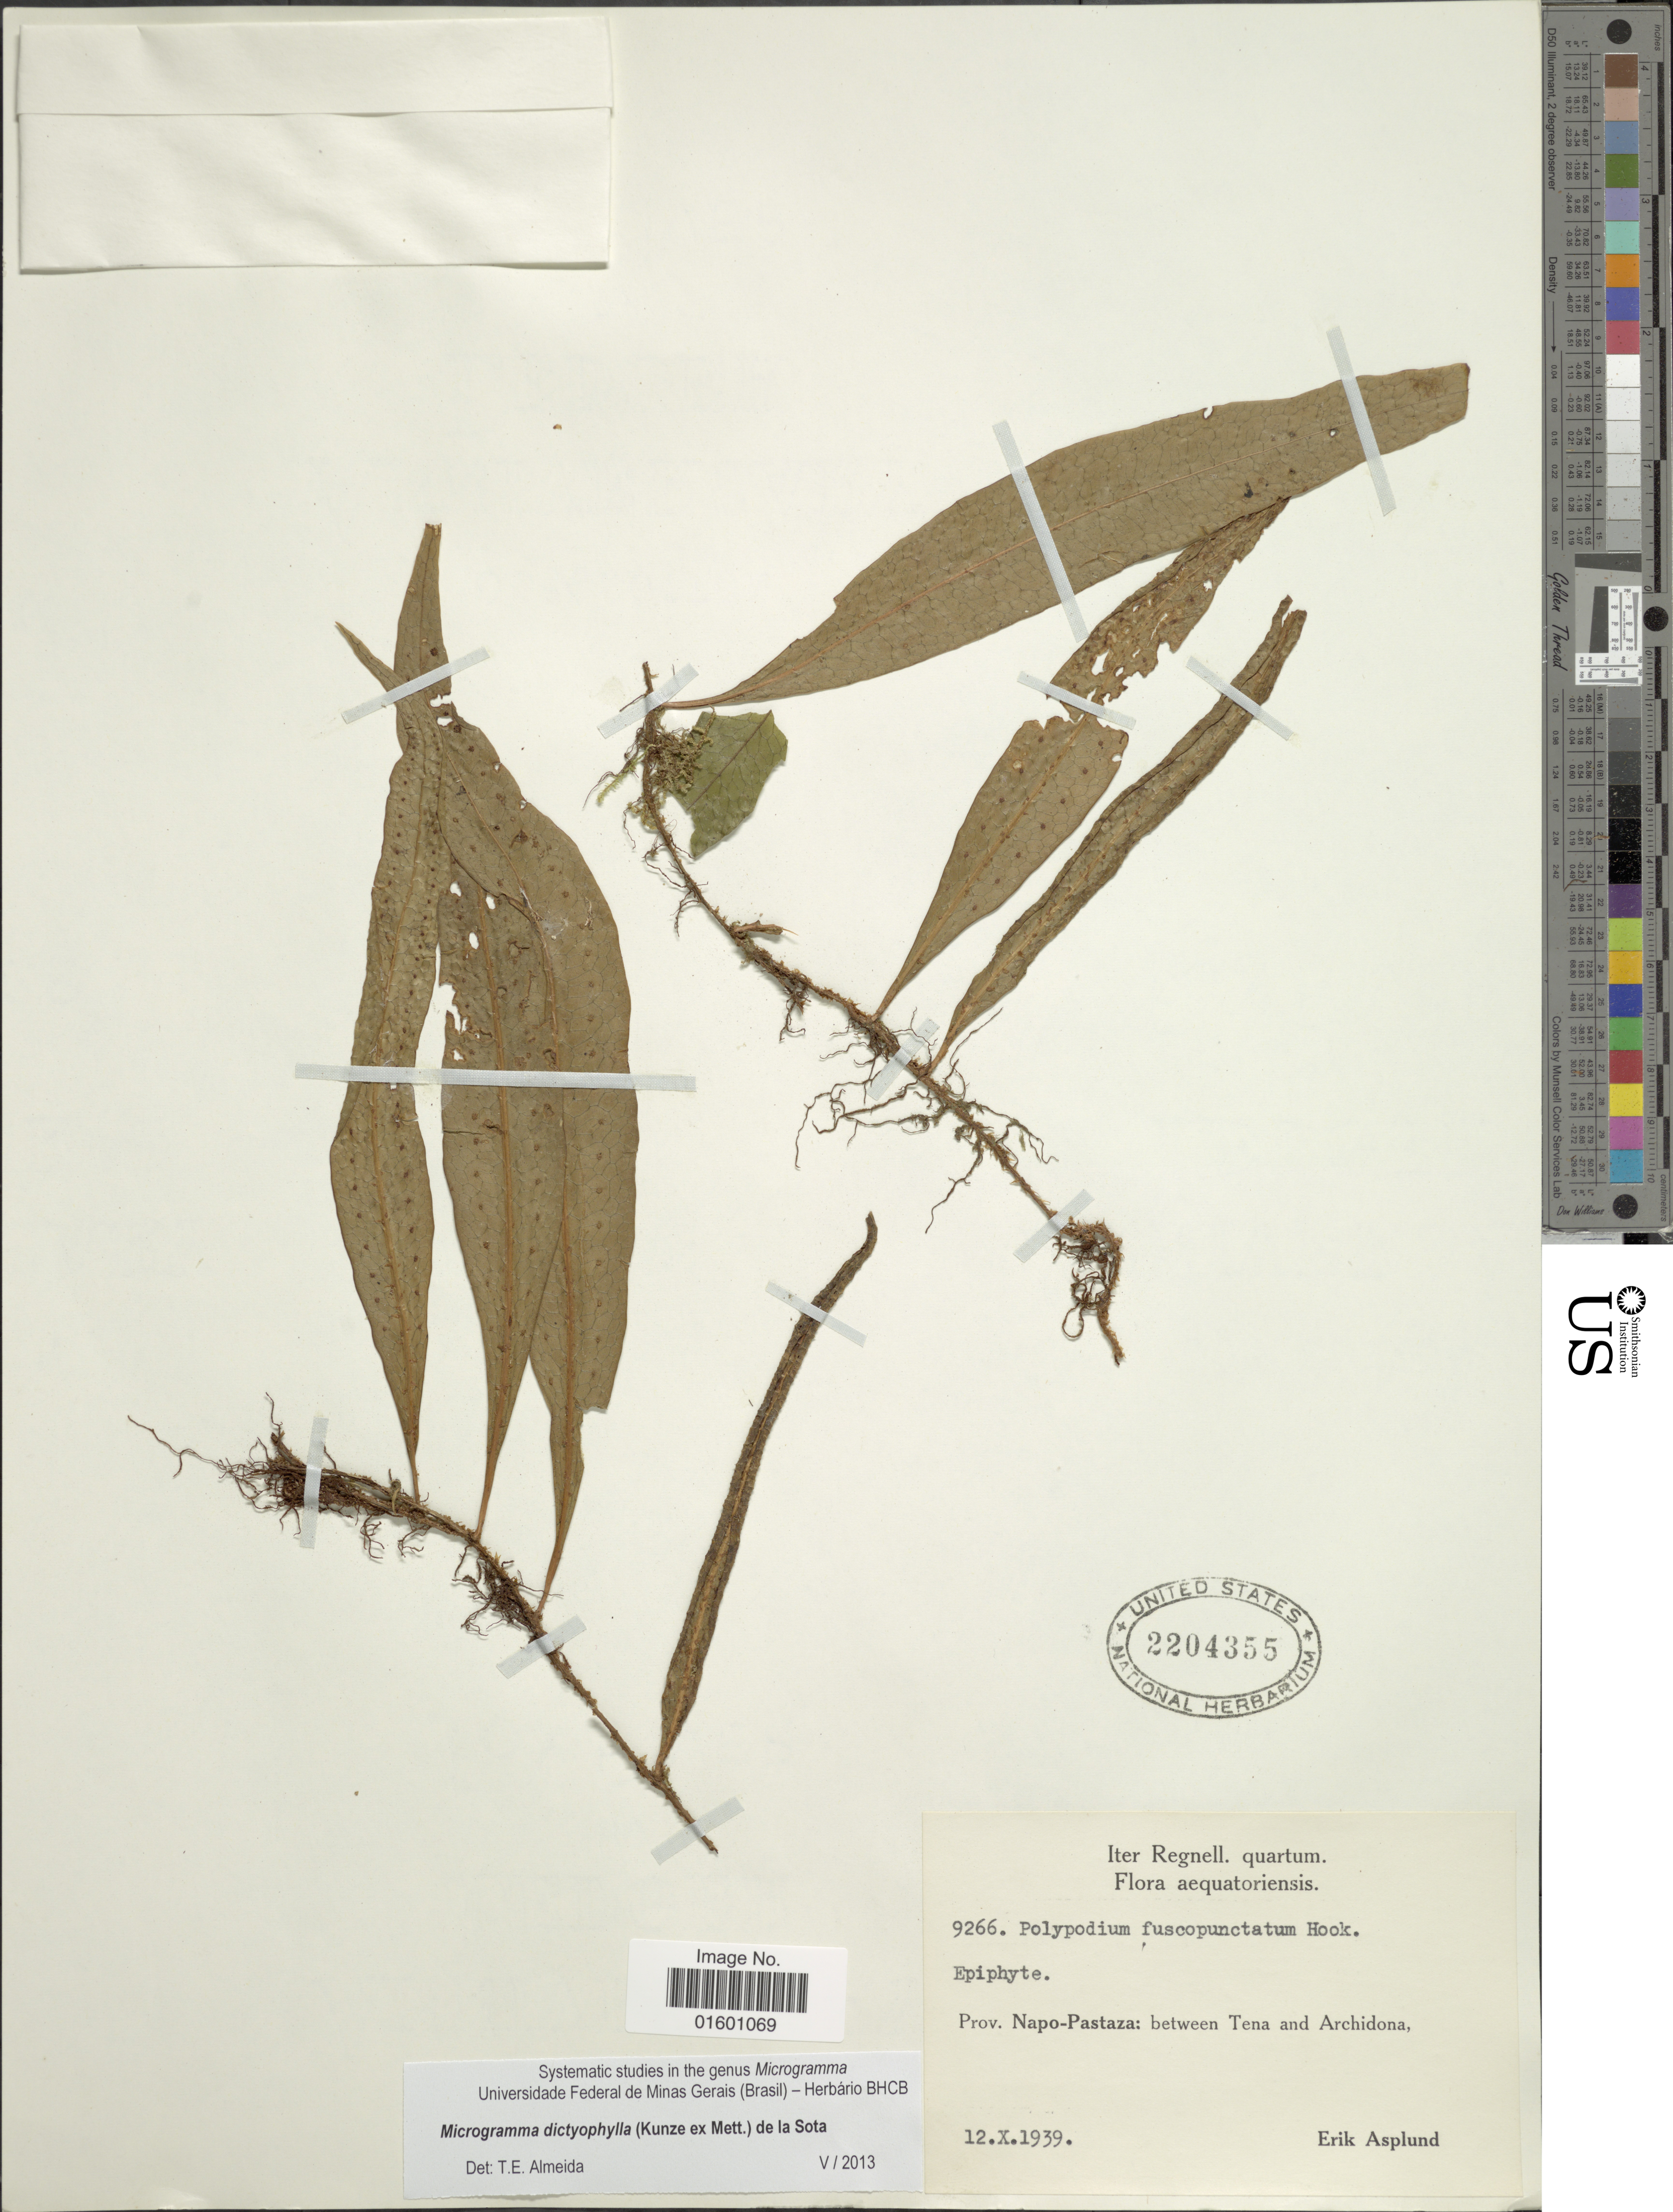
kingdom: Plantae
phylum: Tracheophyta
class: Polypodiopsida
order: Polypodiales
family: Polypodiaceae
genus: Microgramma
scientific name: Microgramma dictyophylla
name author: (Kunze ex Mett.) de la Sota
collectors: E. Asplund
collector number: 9266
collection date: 1939-10-12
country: Ecuador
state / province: Napo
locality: Prov. Napo-Pastaza:between Tena and Archidona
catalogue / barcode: US 2204355